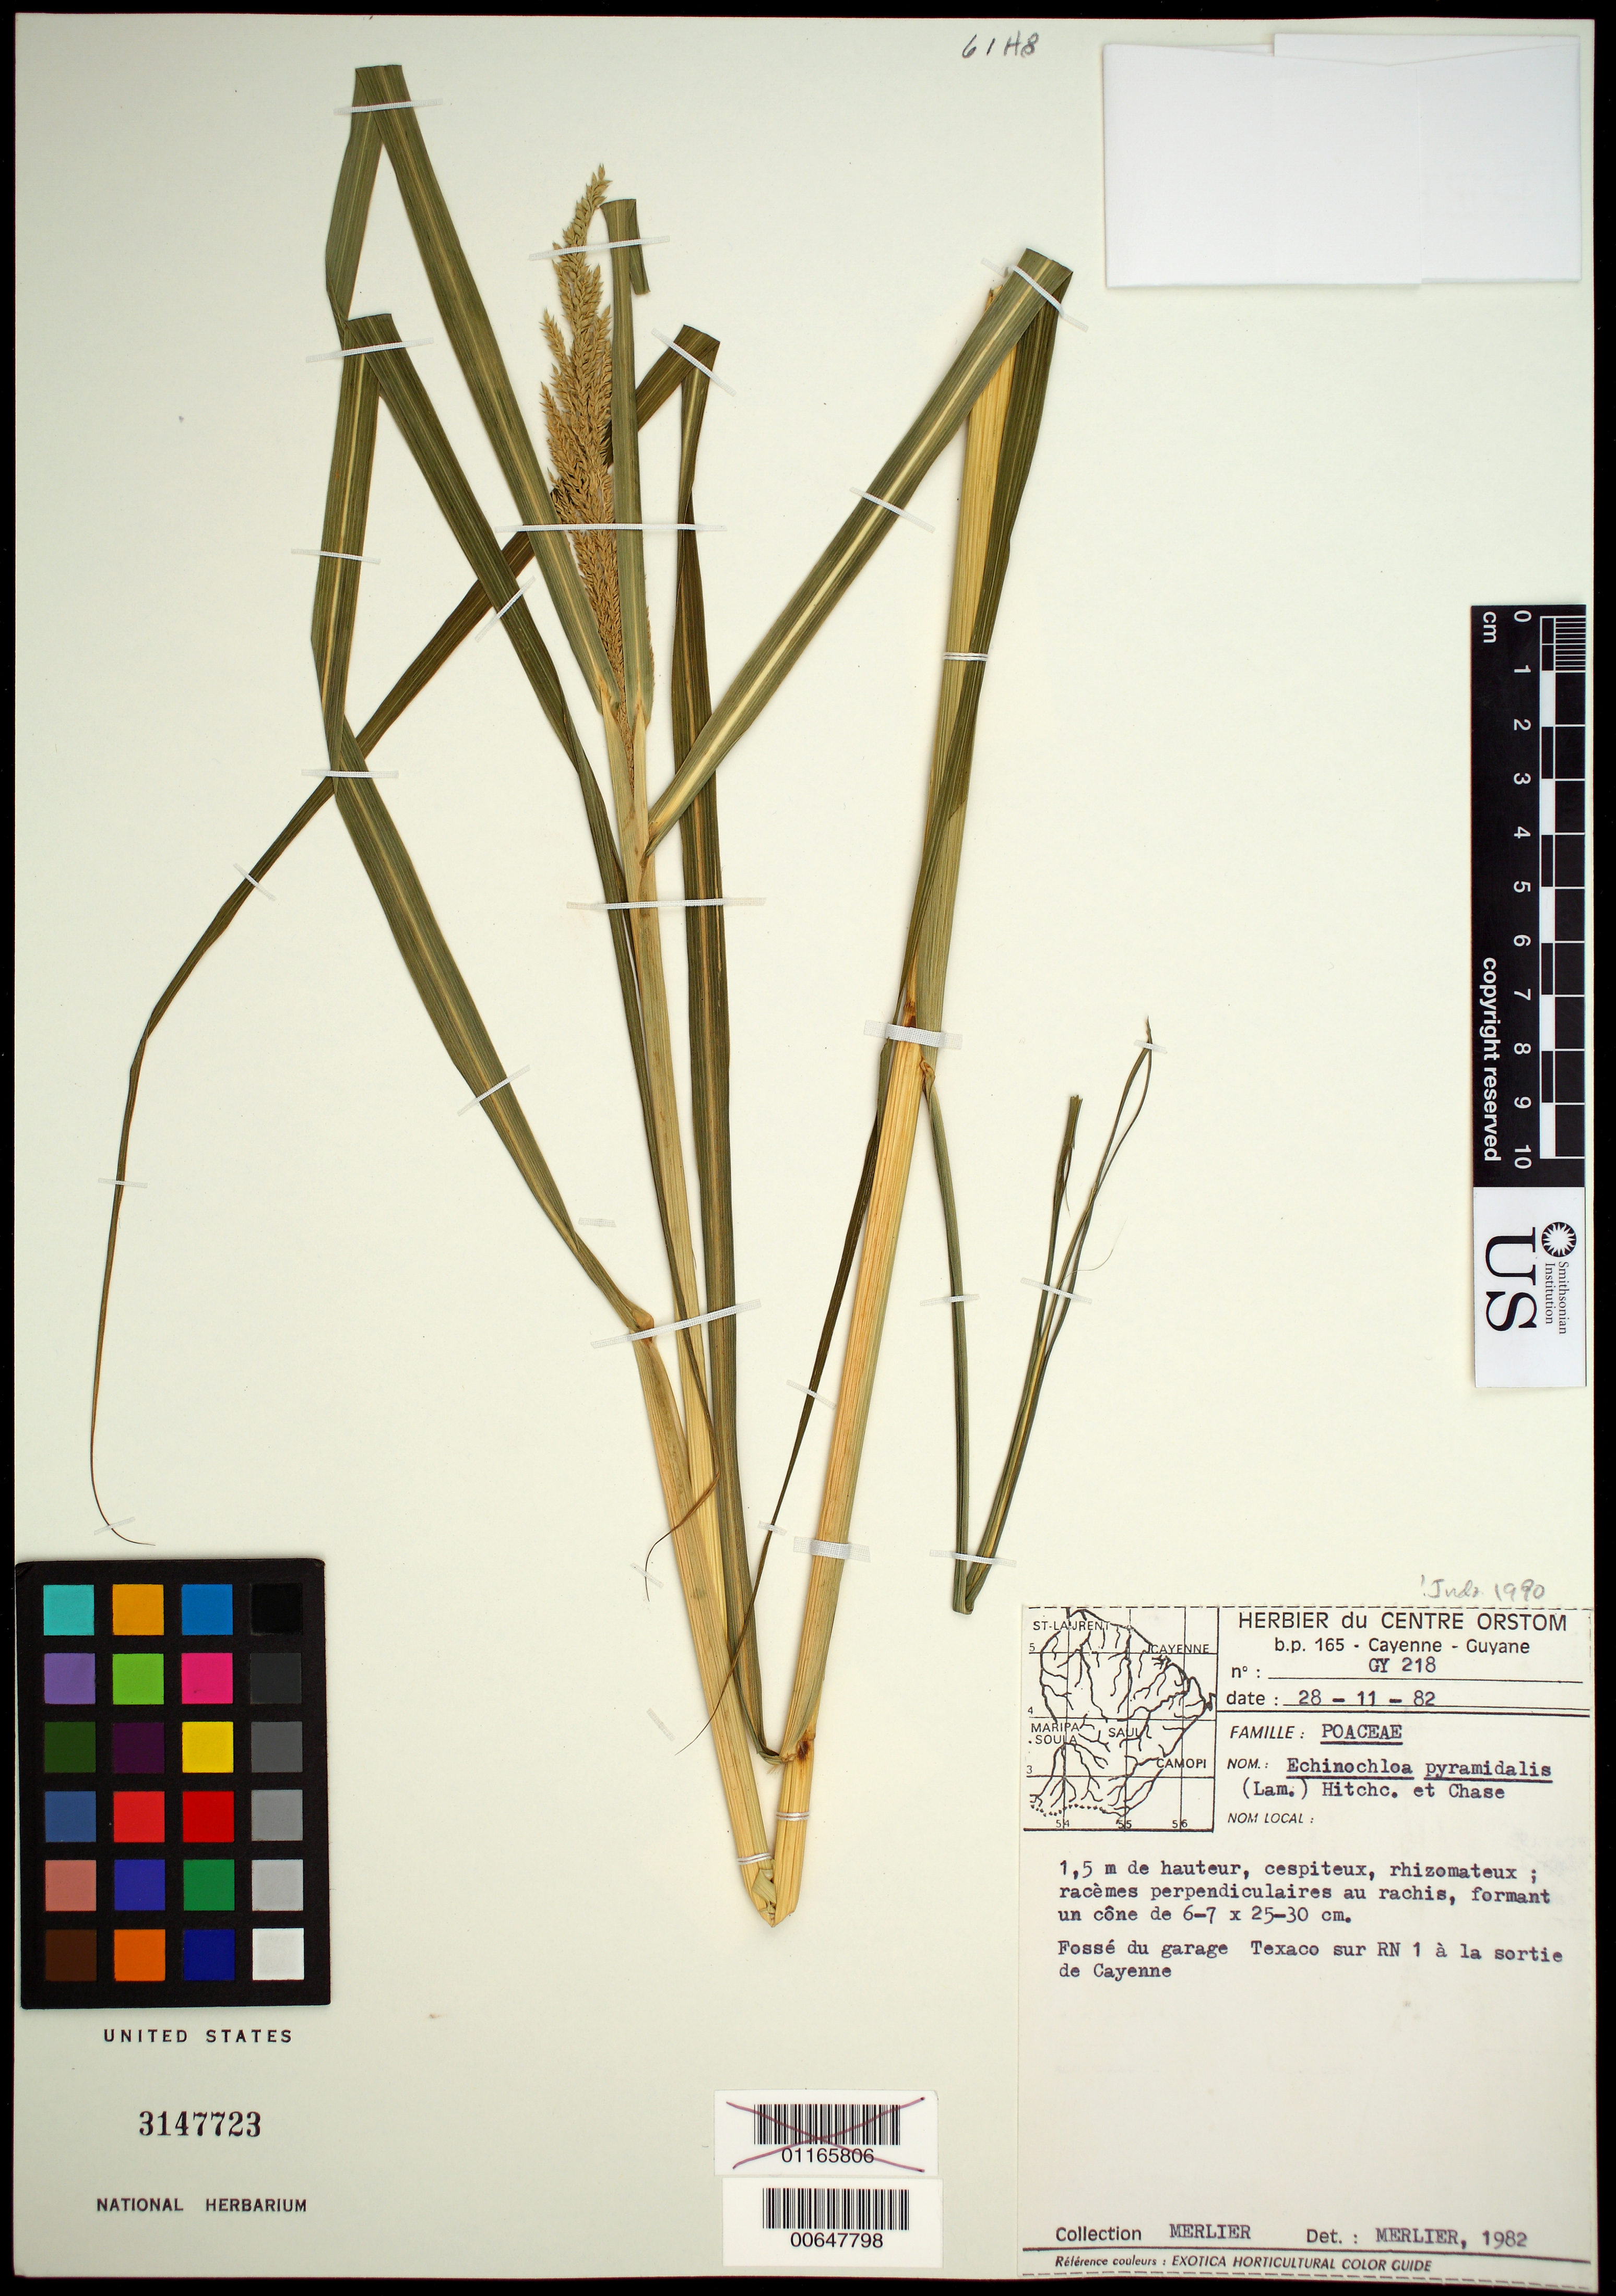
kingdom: Plantae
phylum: Tracheophyta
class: Liliopsida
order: Poales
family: Poaceae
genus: Echinochloa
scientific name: Echinochloa pyramidalis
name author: (Lam.) Hitchc. & Chase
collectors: -. Merlier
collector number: GY 218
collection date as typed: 28-Nov-82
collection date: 1982-11-28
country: French Guiana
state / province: Cayenne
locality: Cayenne, Texaco sur RN 1 à la sortie de Cayenne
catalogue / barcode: US 3147723